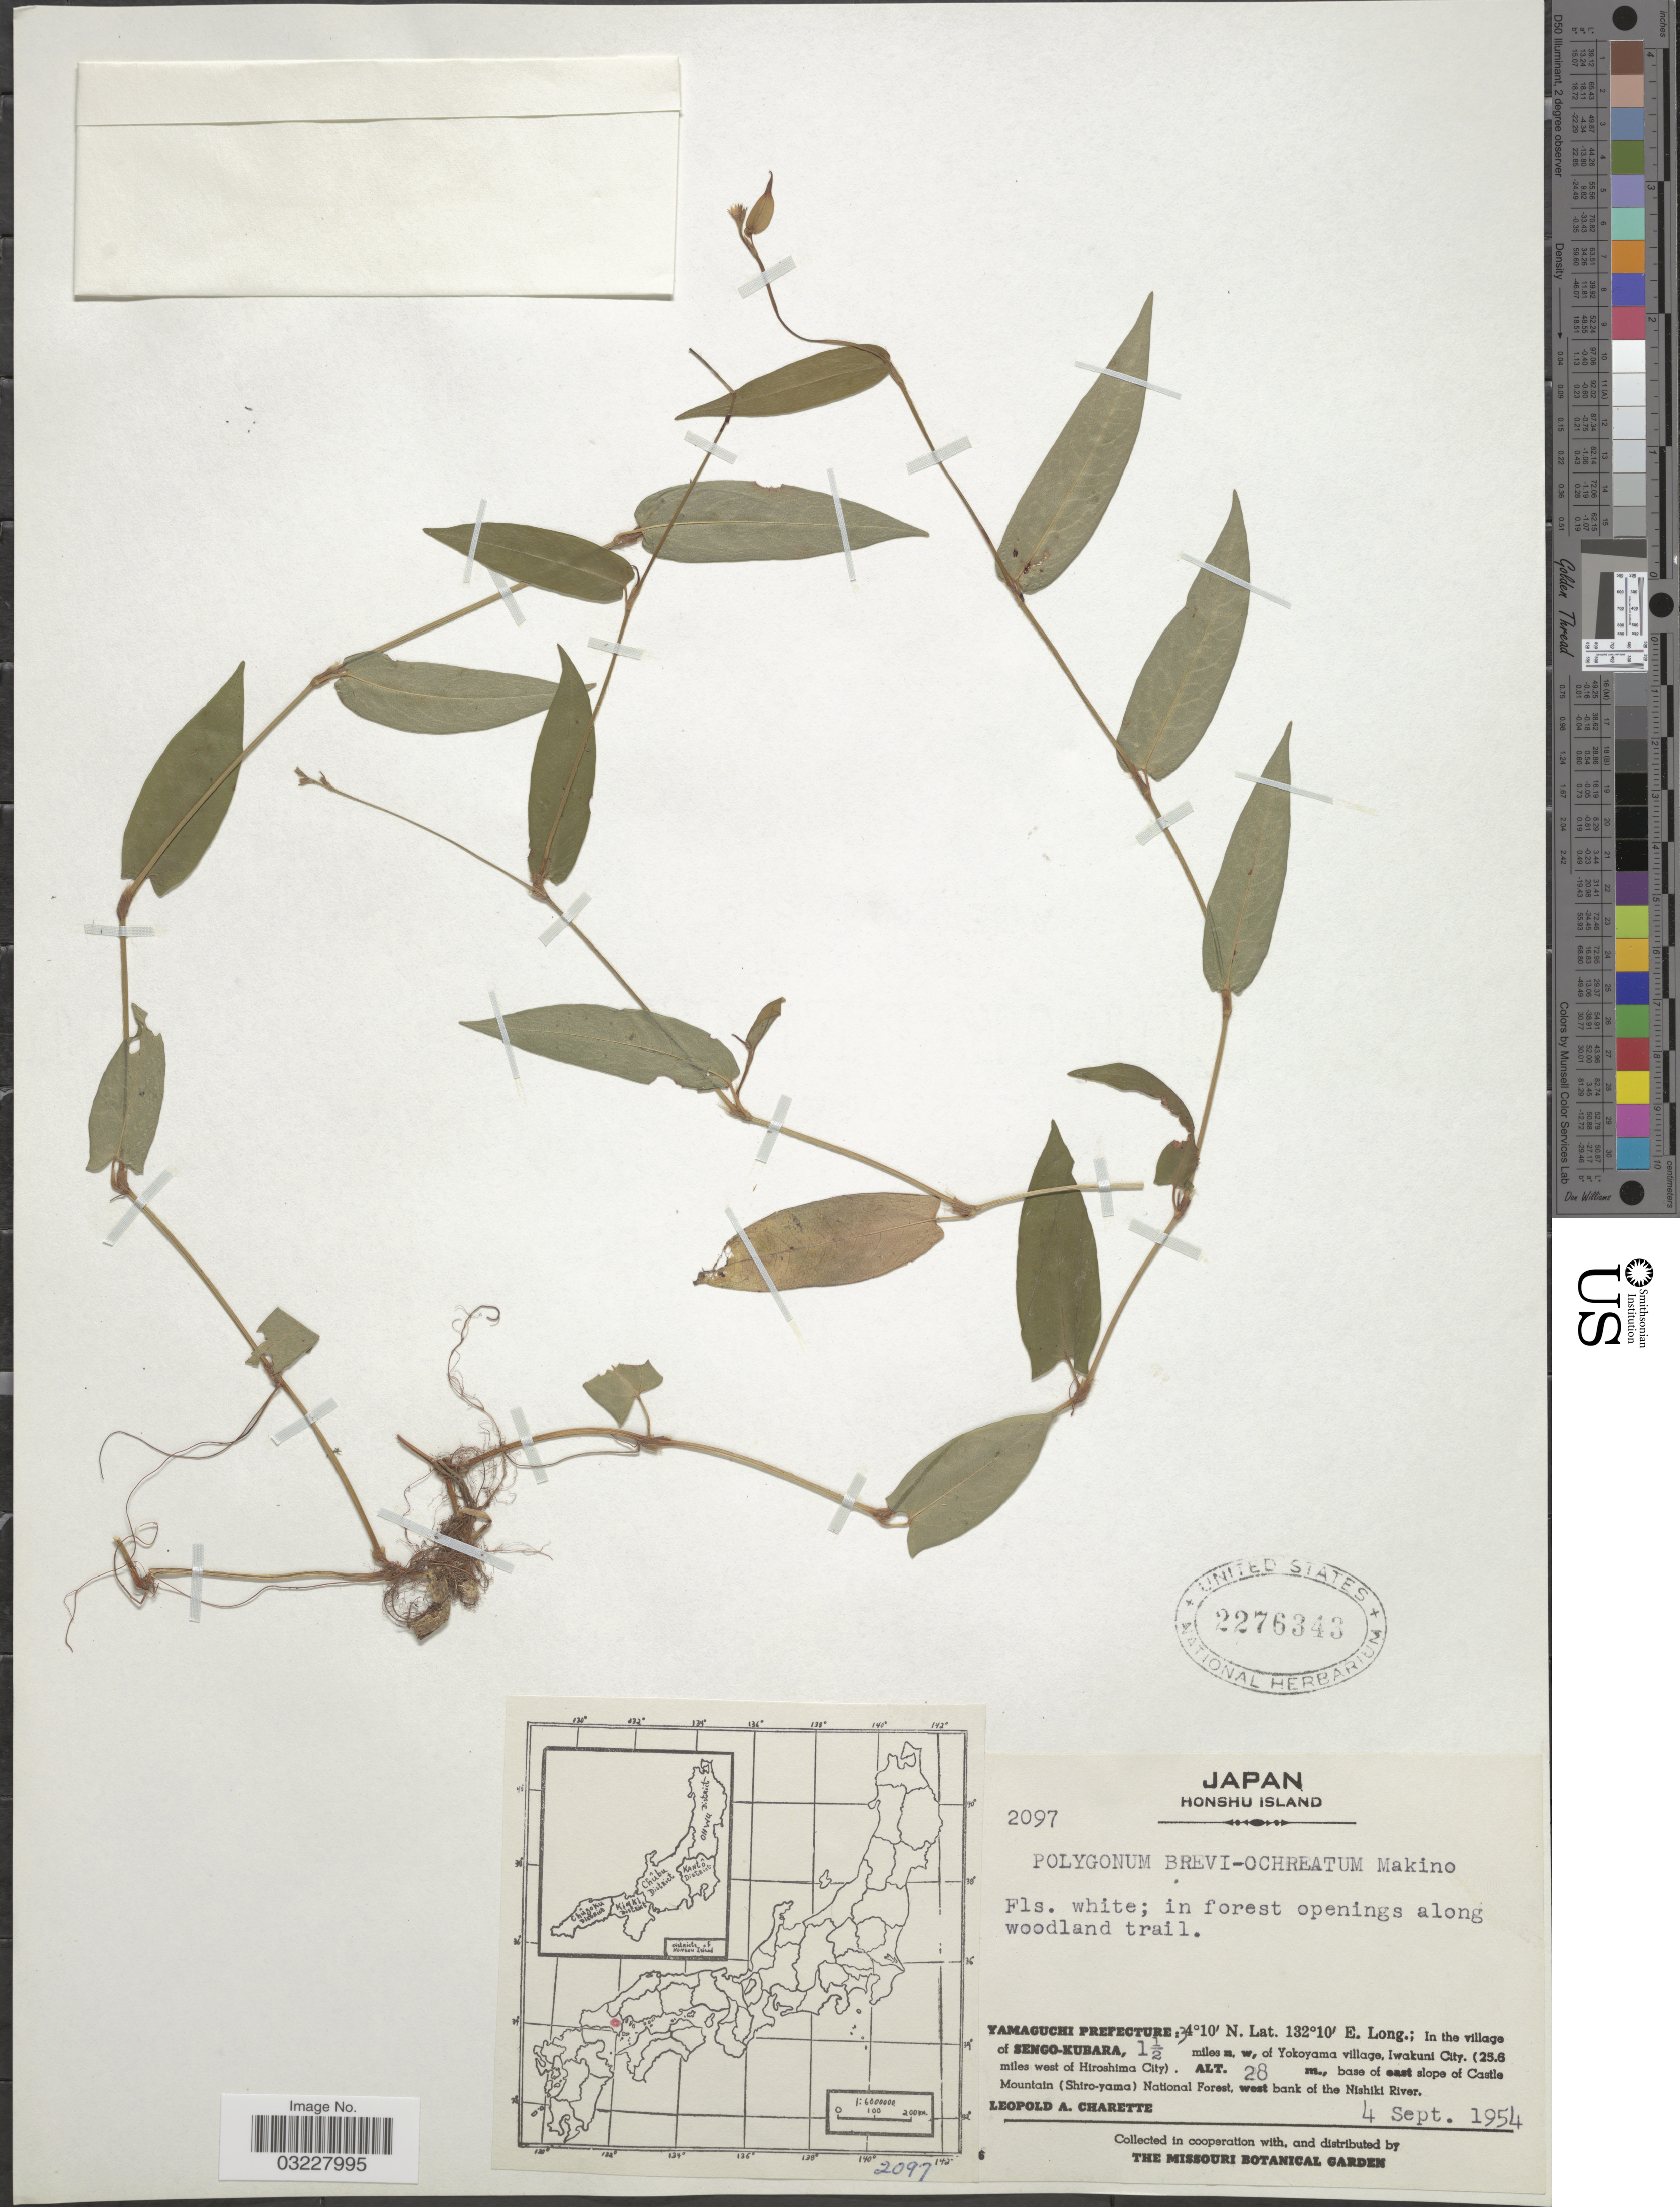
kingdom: Plantae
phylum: Tracheophyta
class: Magnoliopsida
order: Caryophyllales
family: Polygonaceae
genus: Polygonum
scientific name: Polygonum breviochreatum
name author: Makino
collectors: L. A. Charette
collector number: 2097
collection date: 1954-09-04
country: Japan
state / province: Yamaguti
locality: Honshu Island. Yamaguchi Prefecture. In the village of Sengo-Kubara, 1½ miles n.w. of Yokoyama village, Iwakuni City. (25.6 miles west of Hiroshima City). Base of east slope of Castle Mountain (Shiro-yama) National Forest, west bank of the Nishiki River.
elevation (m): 28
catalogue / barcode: US 2276343